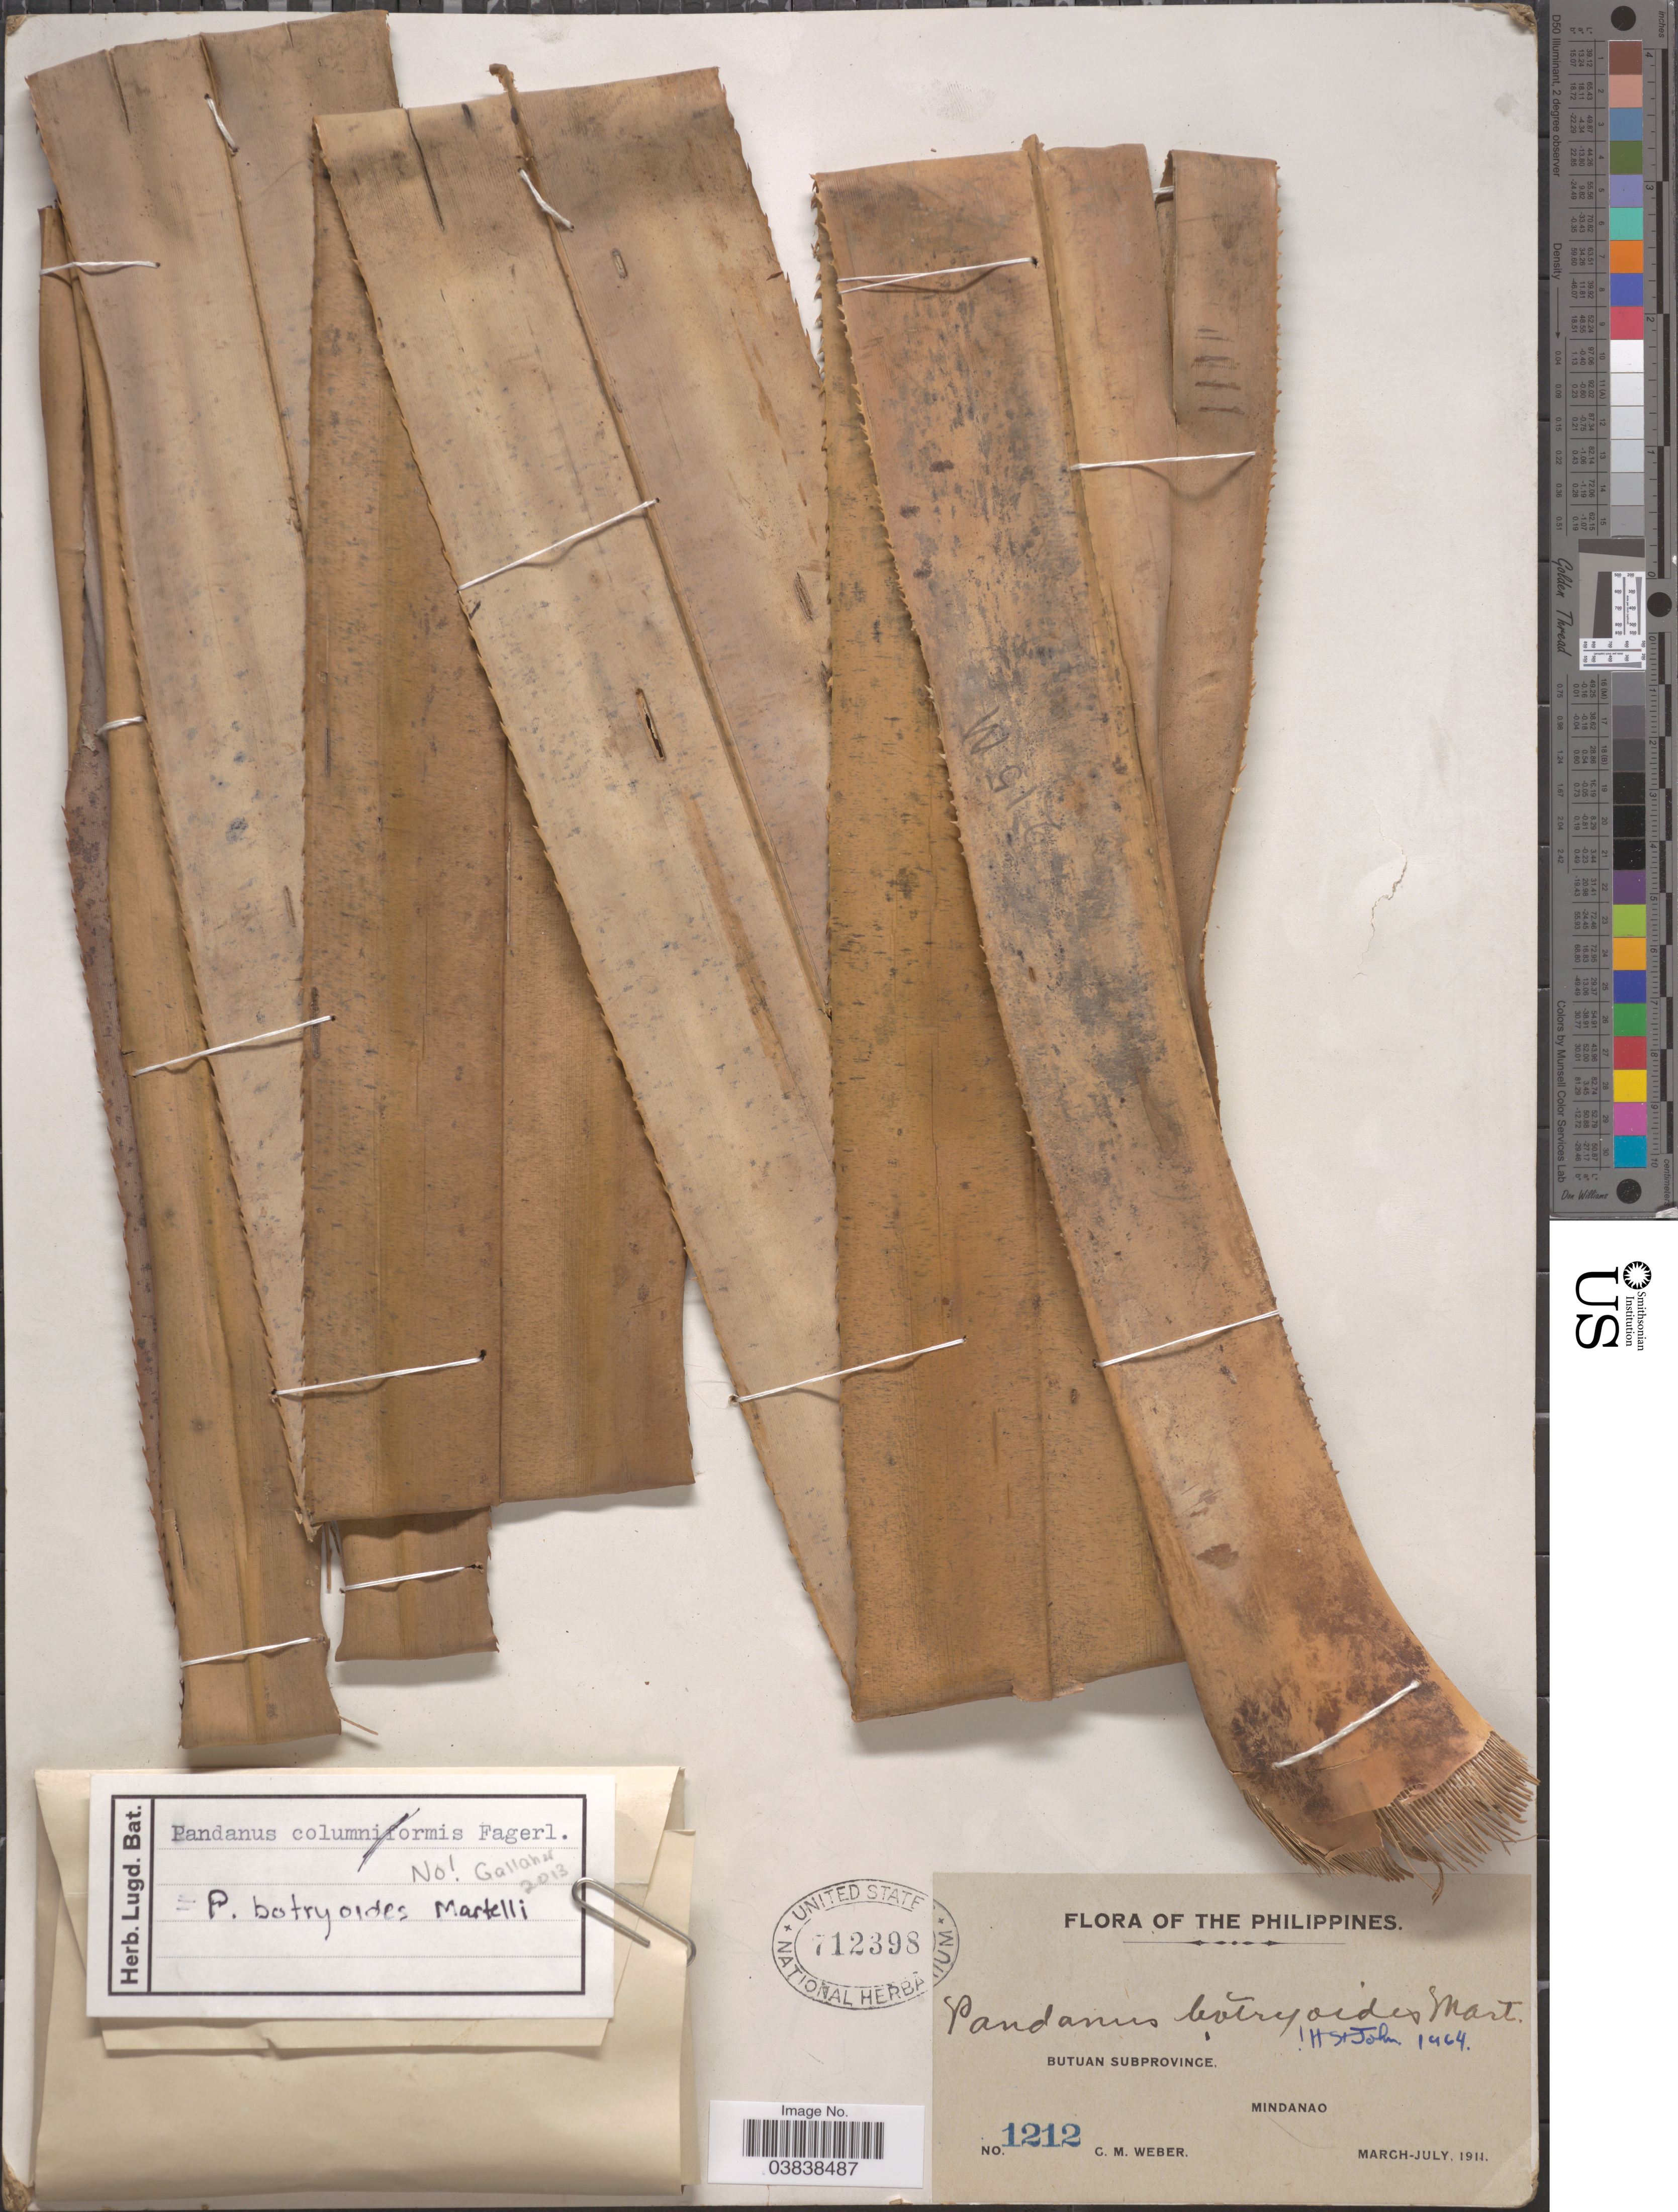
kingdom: Plantae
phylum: Tracheophyta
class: Liliopsida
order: Pandanales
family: Pandanaceae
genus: Pandanus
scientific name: Pandanus botryoides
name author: Martelli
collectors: C. M. Weber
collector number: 1212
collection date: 1911-03/1911-07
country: Philippines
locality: Butuan Subprovince, Mindanao.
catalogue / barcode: US 712398